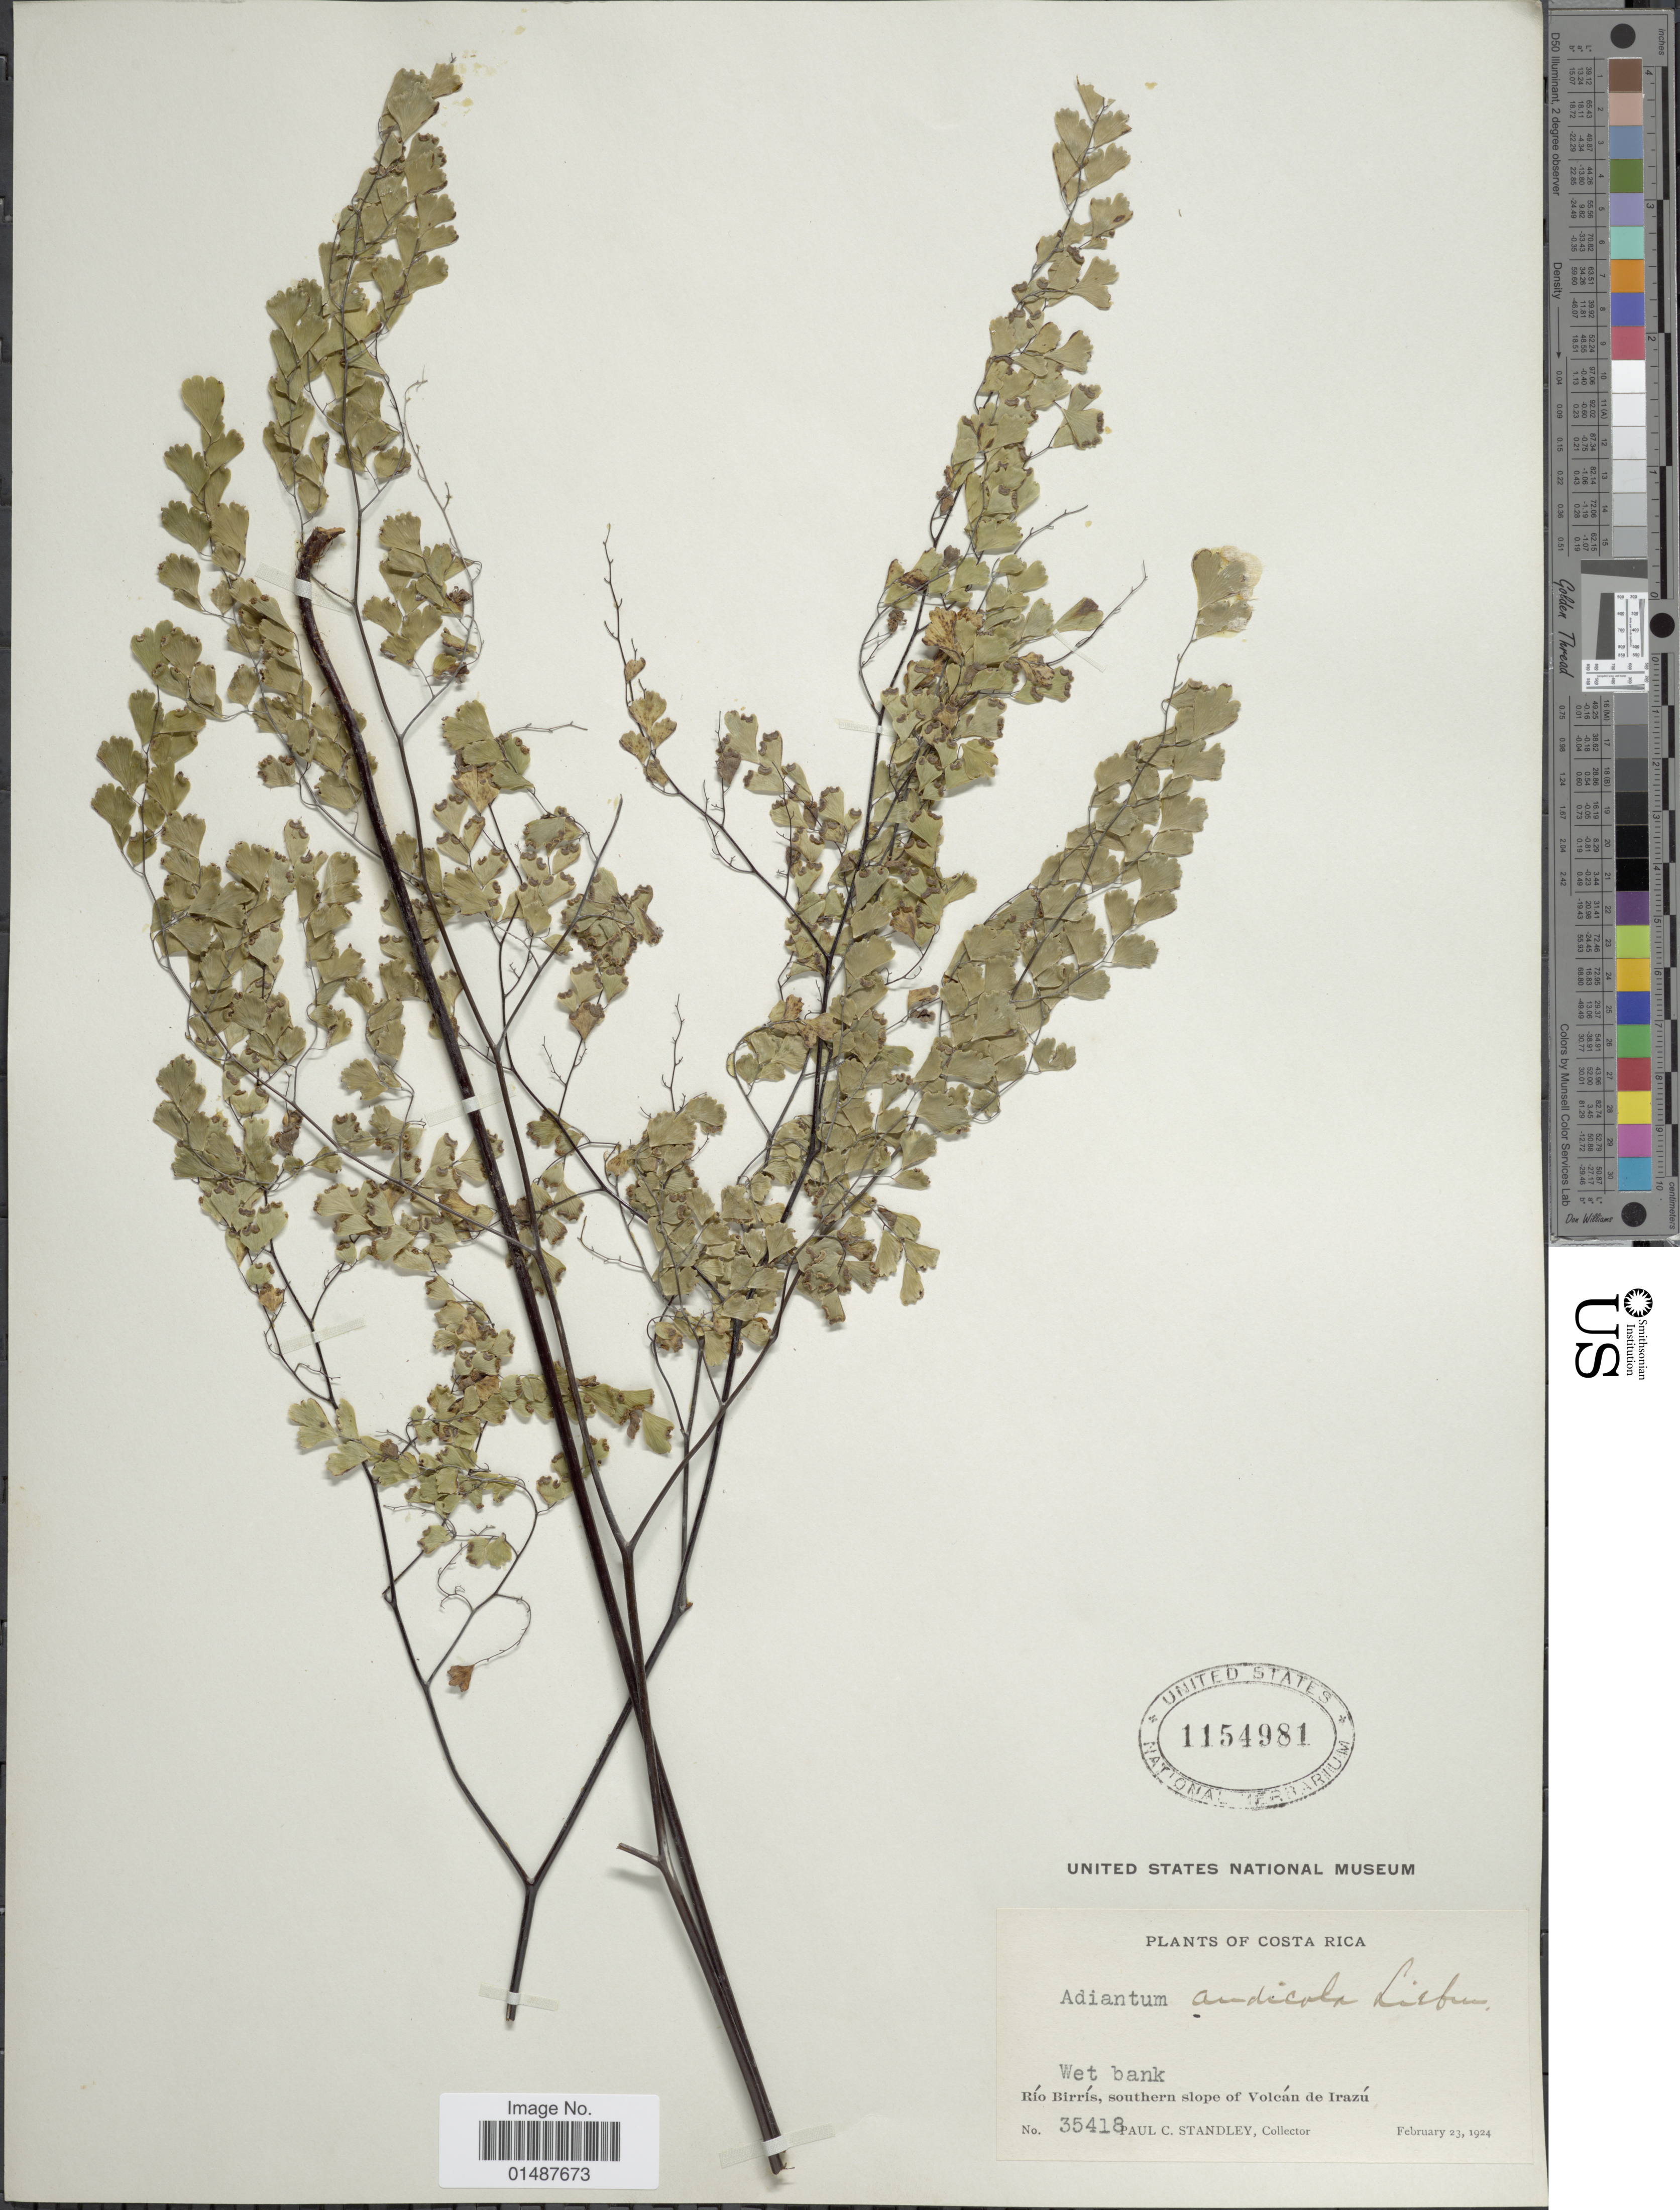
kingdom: Plantae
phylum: Tracheophyta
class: Polypodiopsida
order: Polypodiales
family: Pteridaceae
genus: Adiantum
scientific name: Adiantum andicola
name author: Liebm.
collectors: P. C. Standley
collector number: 35418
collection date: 1924-02-23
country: Costa Rica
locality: Rio Birris, southern slope of volcan de Irazu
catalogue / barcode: US 1154981